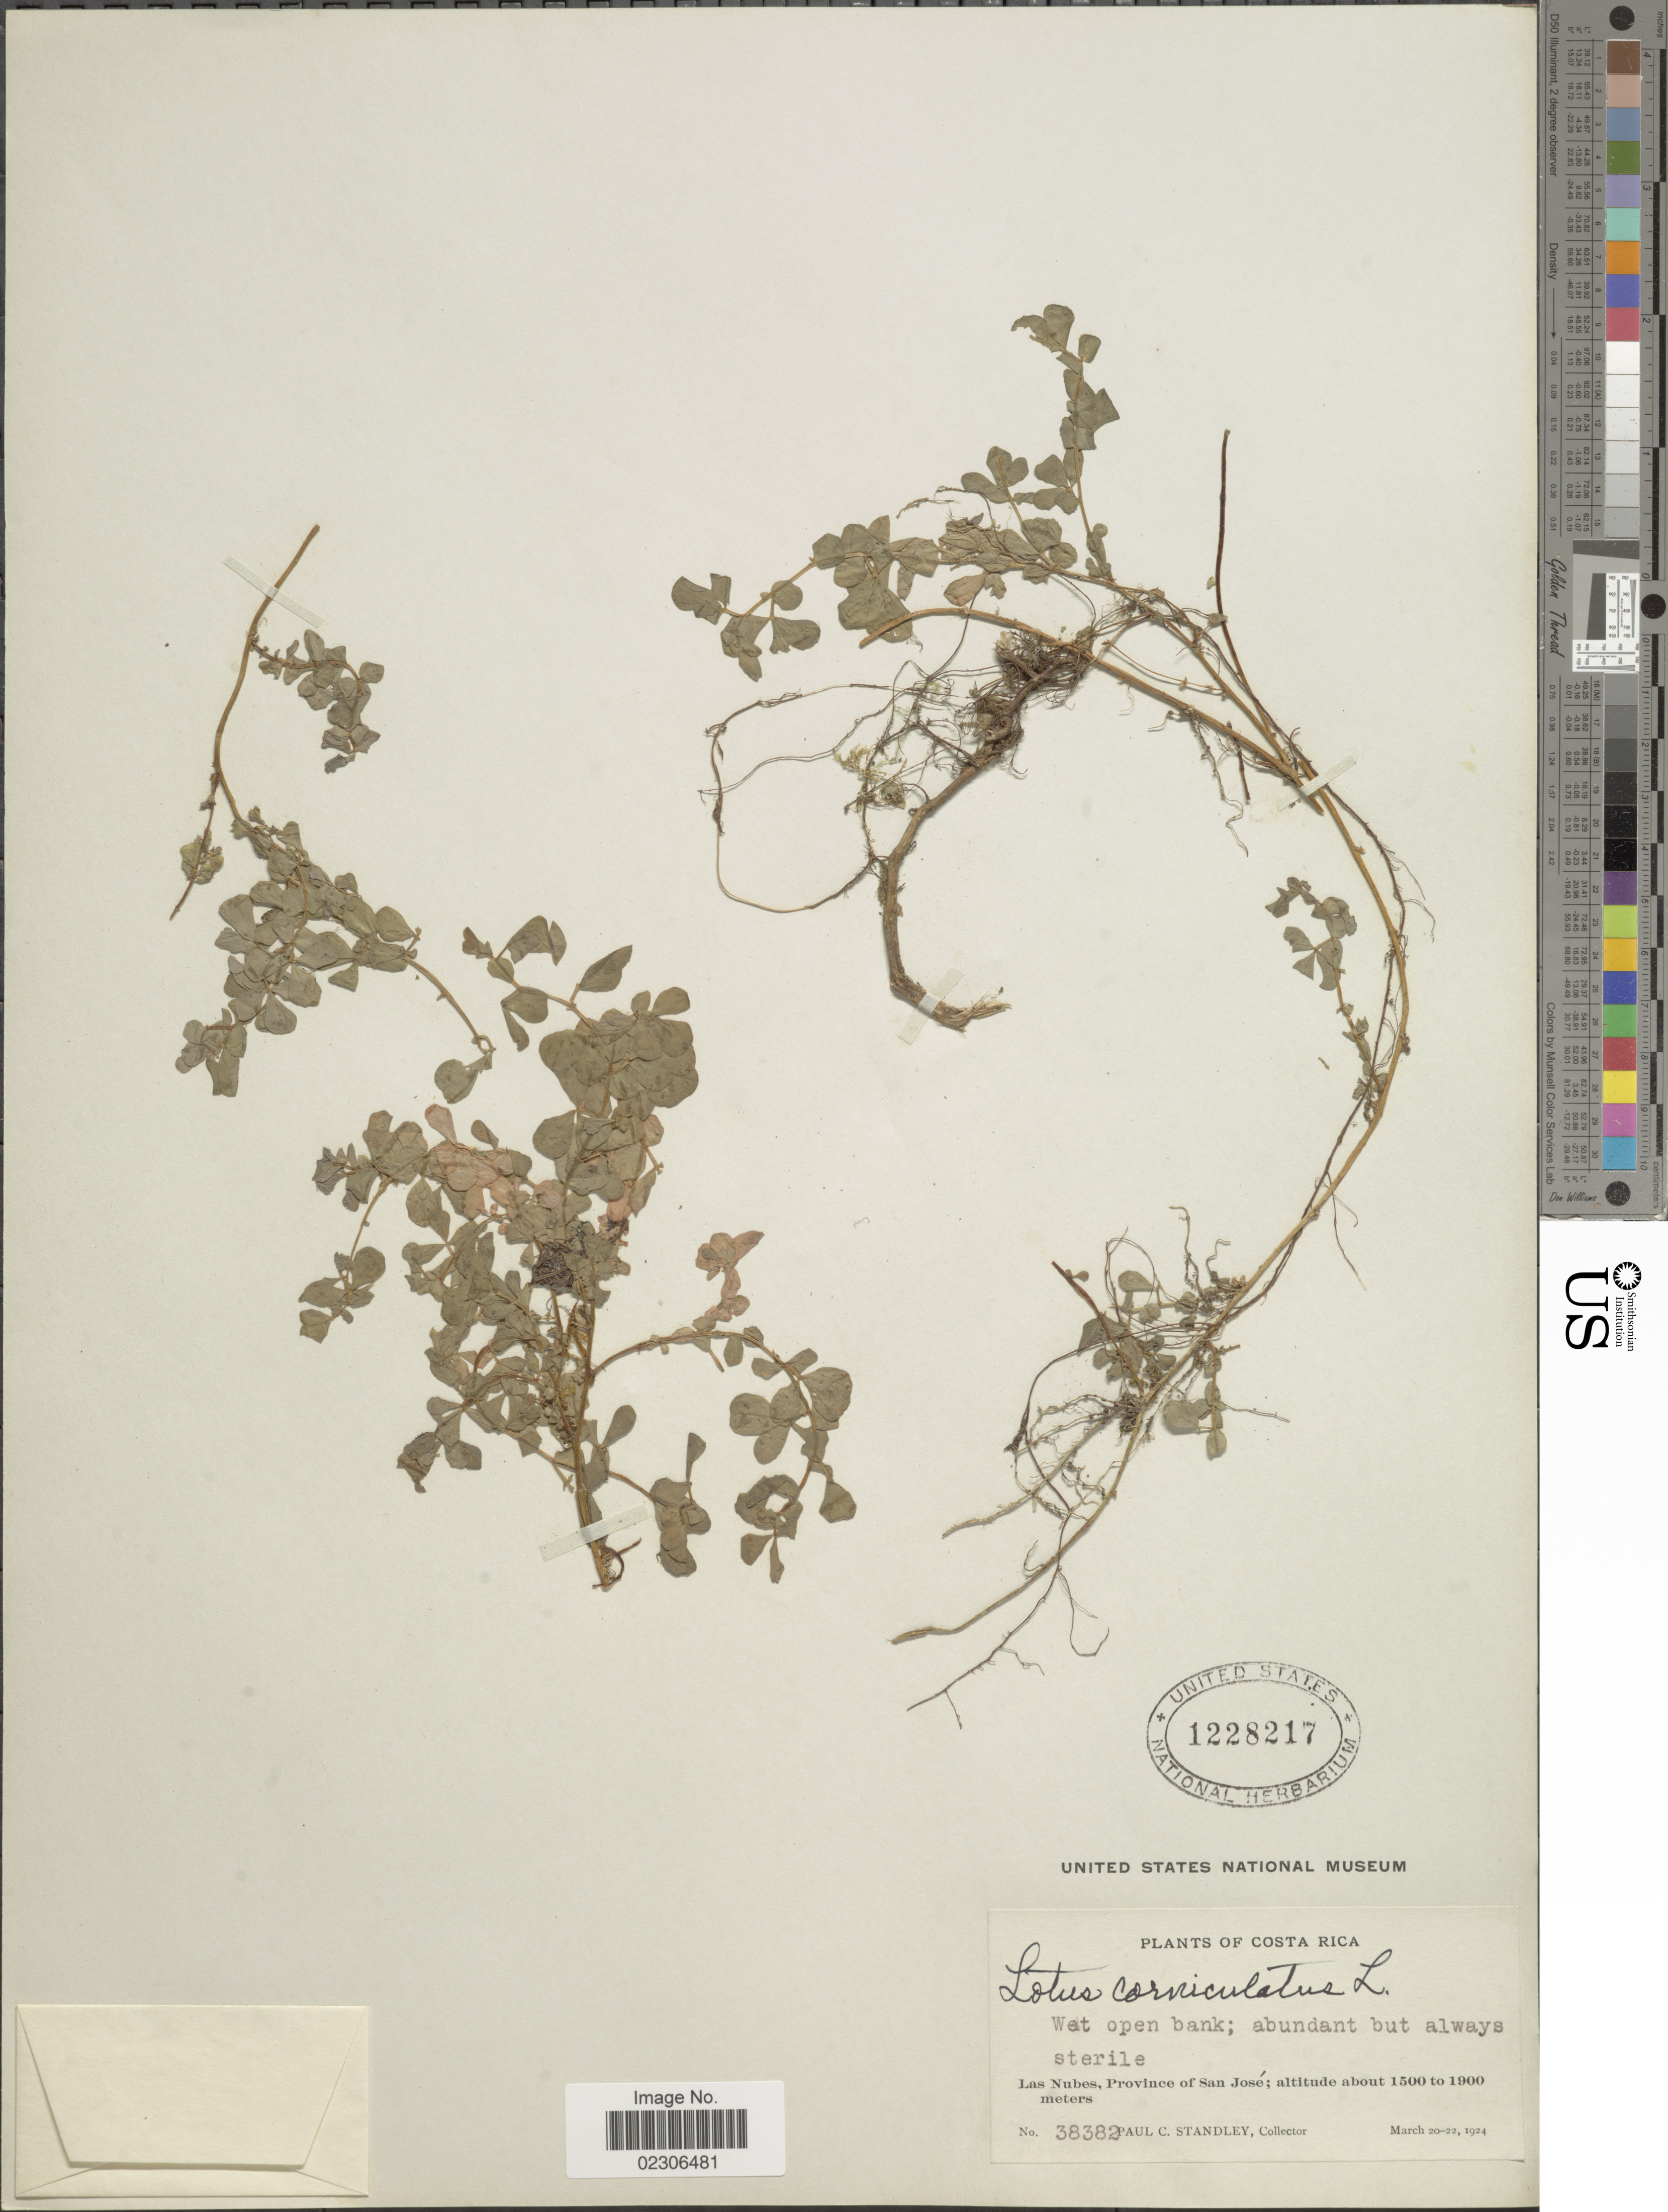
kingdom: Plantae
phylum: Tracheophyta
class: Magnoliopsida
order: Fabales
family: Fabaceae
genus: Lotus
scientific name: Lotus corniculatus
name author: L.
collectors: P. C. Standley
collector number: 38382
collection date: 1924-03-20/1924-03-22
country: Costa Rica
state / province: San José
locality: Las Nubes, Province of San Jose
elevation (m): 1500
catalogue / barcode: US 1228217